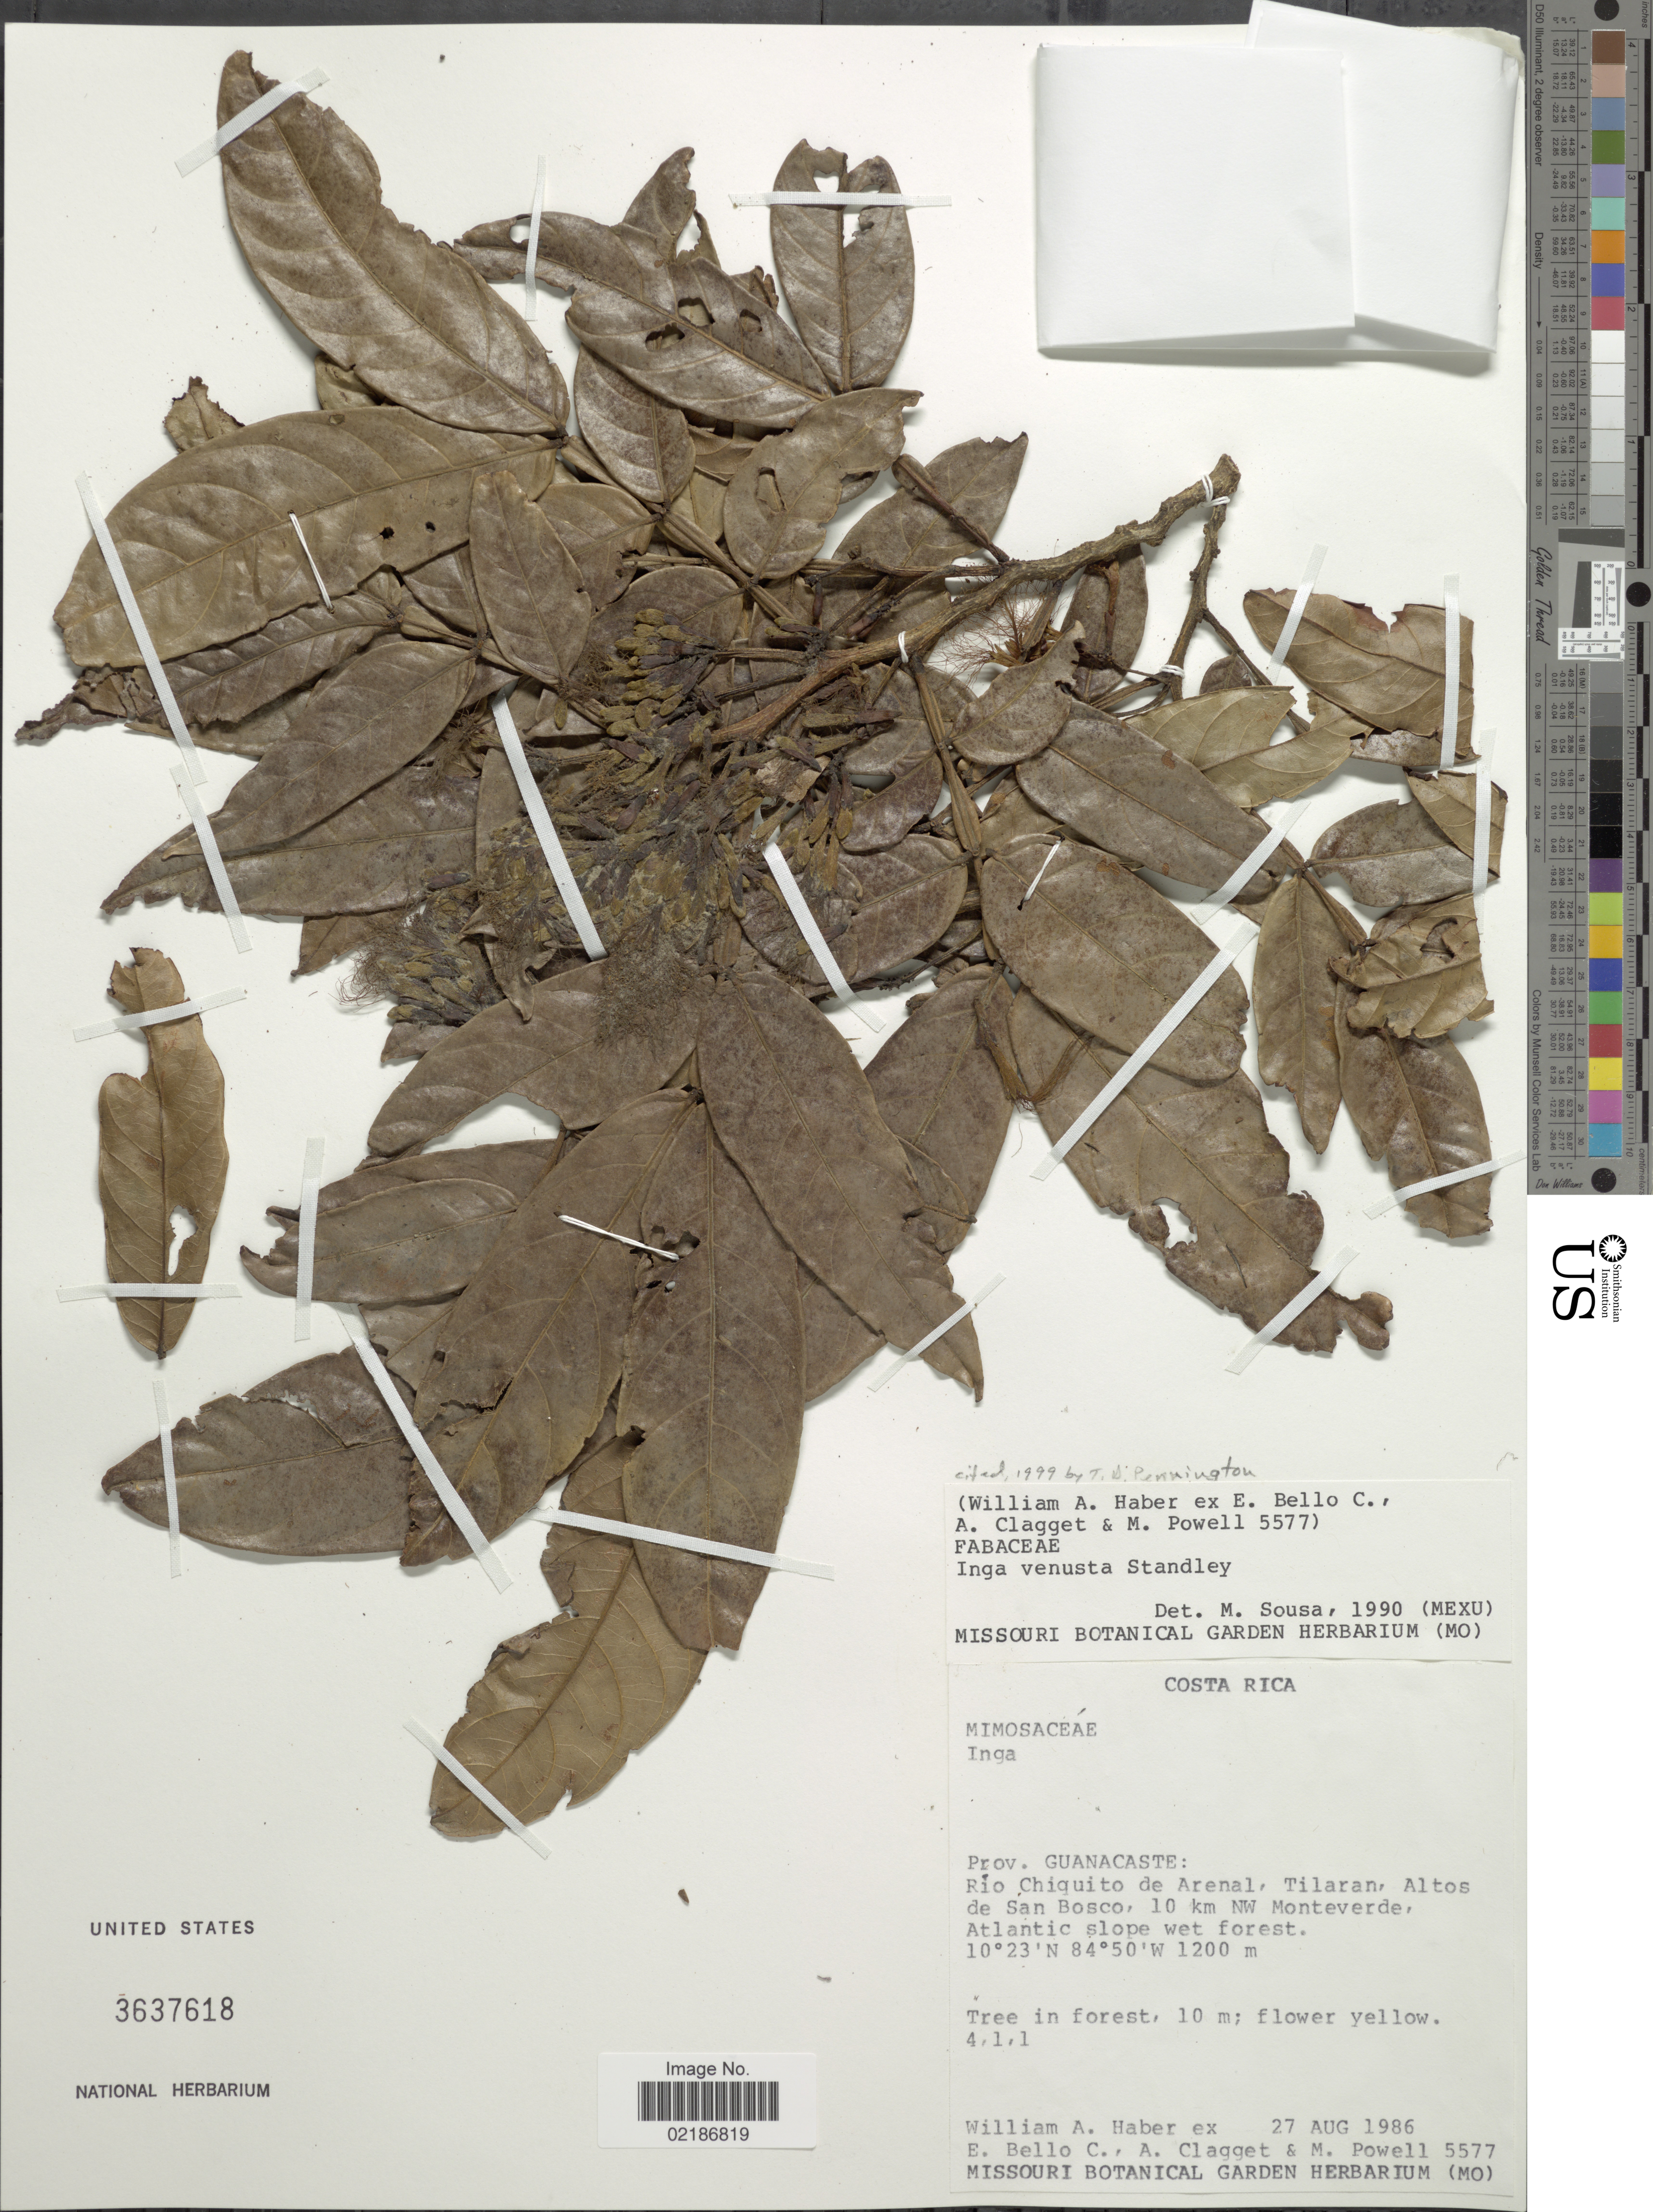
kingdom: Plantae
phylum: Tracheophyta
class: Magnoliopsida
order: Fabales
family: Fabaceae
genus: Inga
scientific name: Inga venusta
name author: Standl.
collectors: W. A. Haber, E. Bello C., A. Clagget & M. Powell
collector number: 5577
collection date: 1986-08-27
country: Costa Rica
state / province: Guanacaste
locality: Rio Chiquito de Arenal, Tilaran, Altos de San Bosco, 10 km NW Monteverde, Atlantic slope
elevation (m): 1200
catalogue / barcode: US 3637618